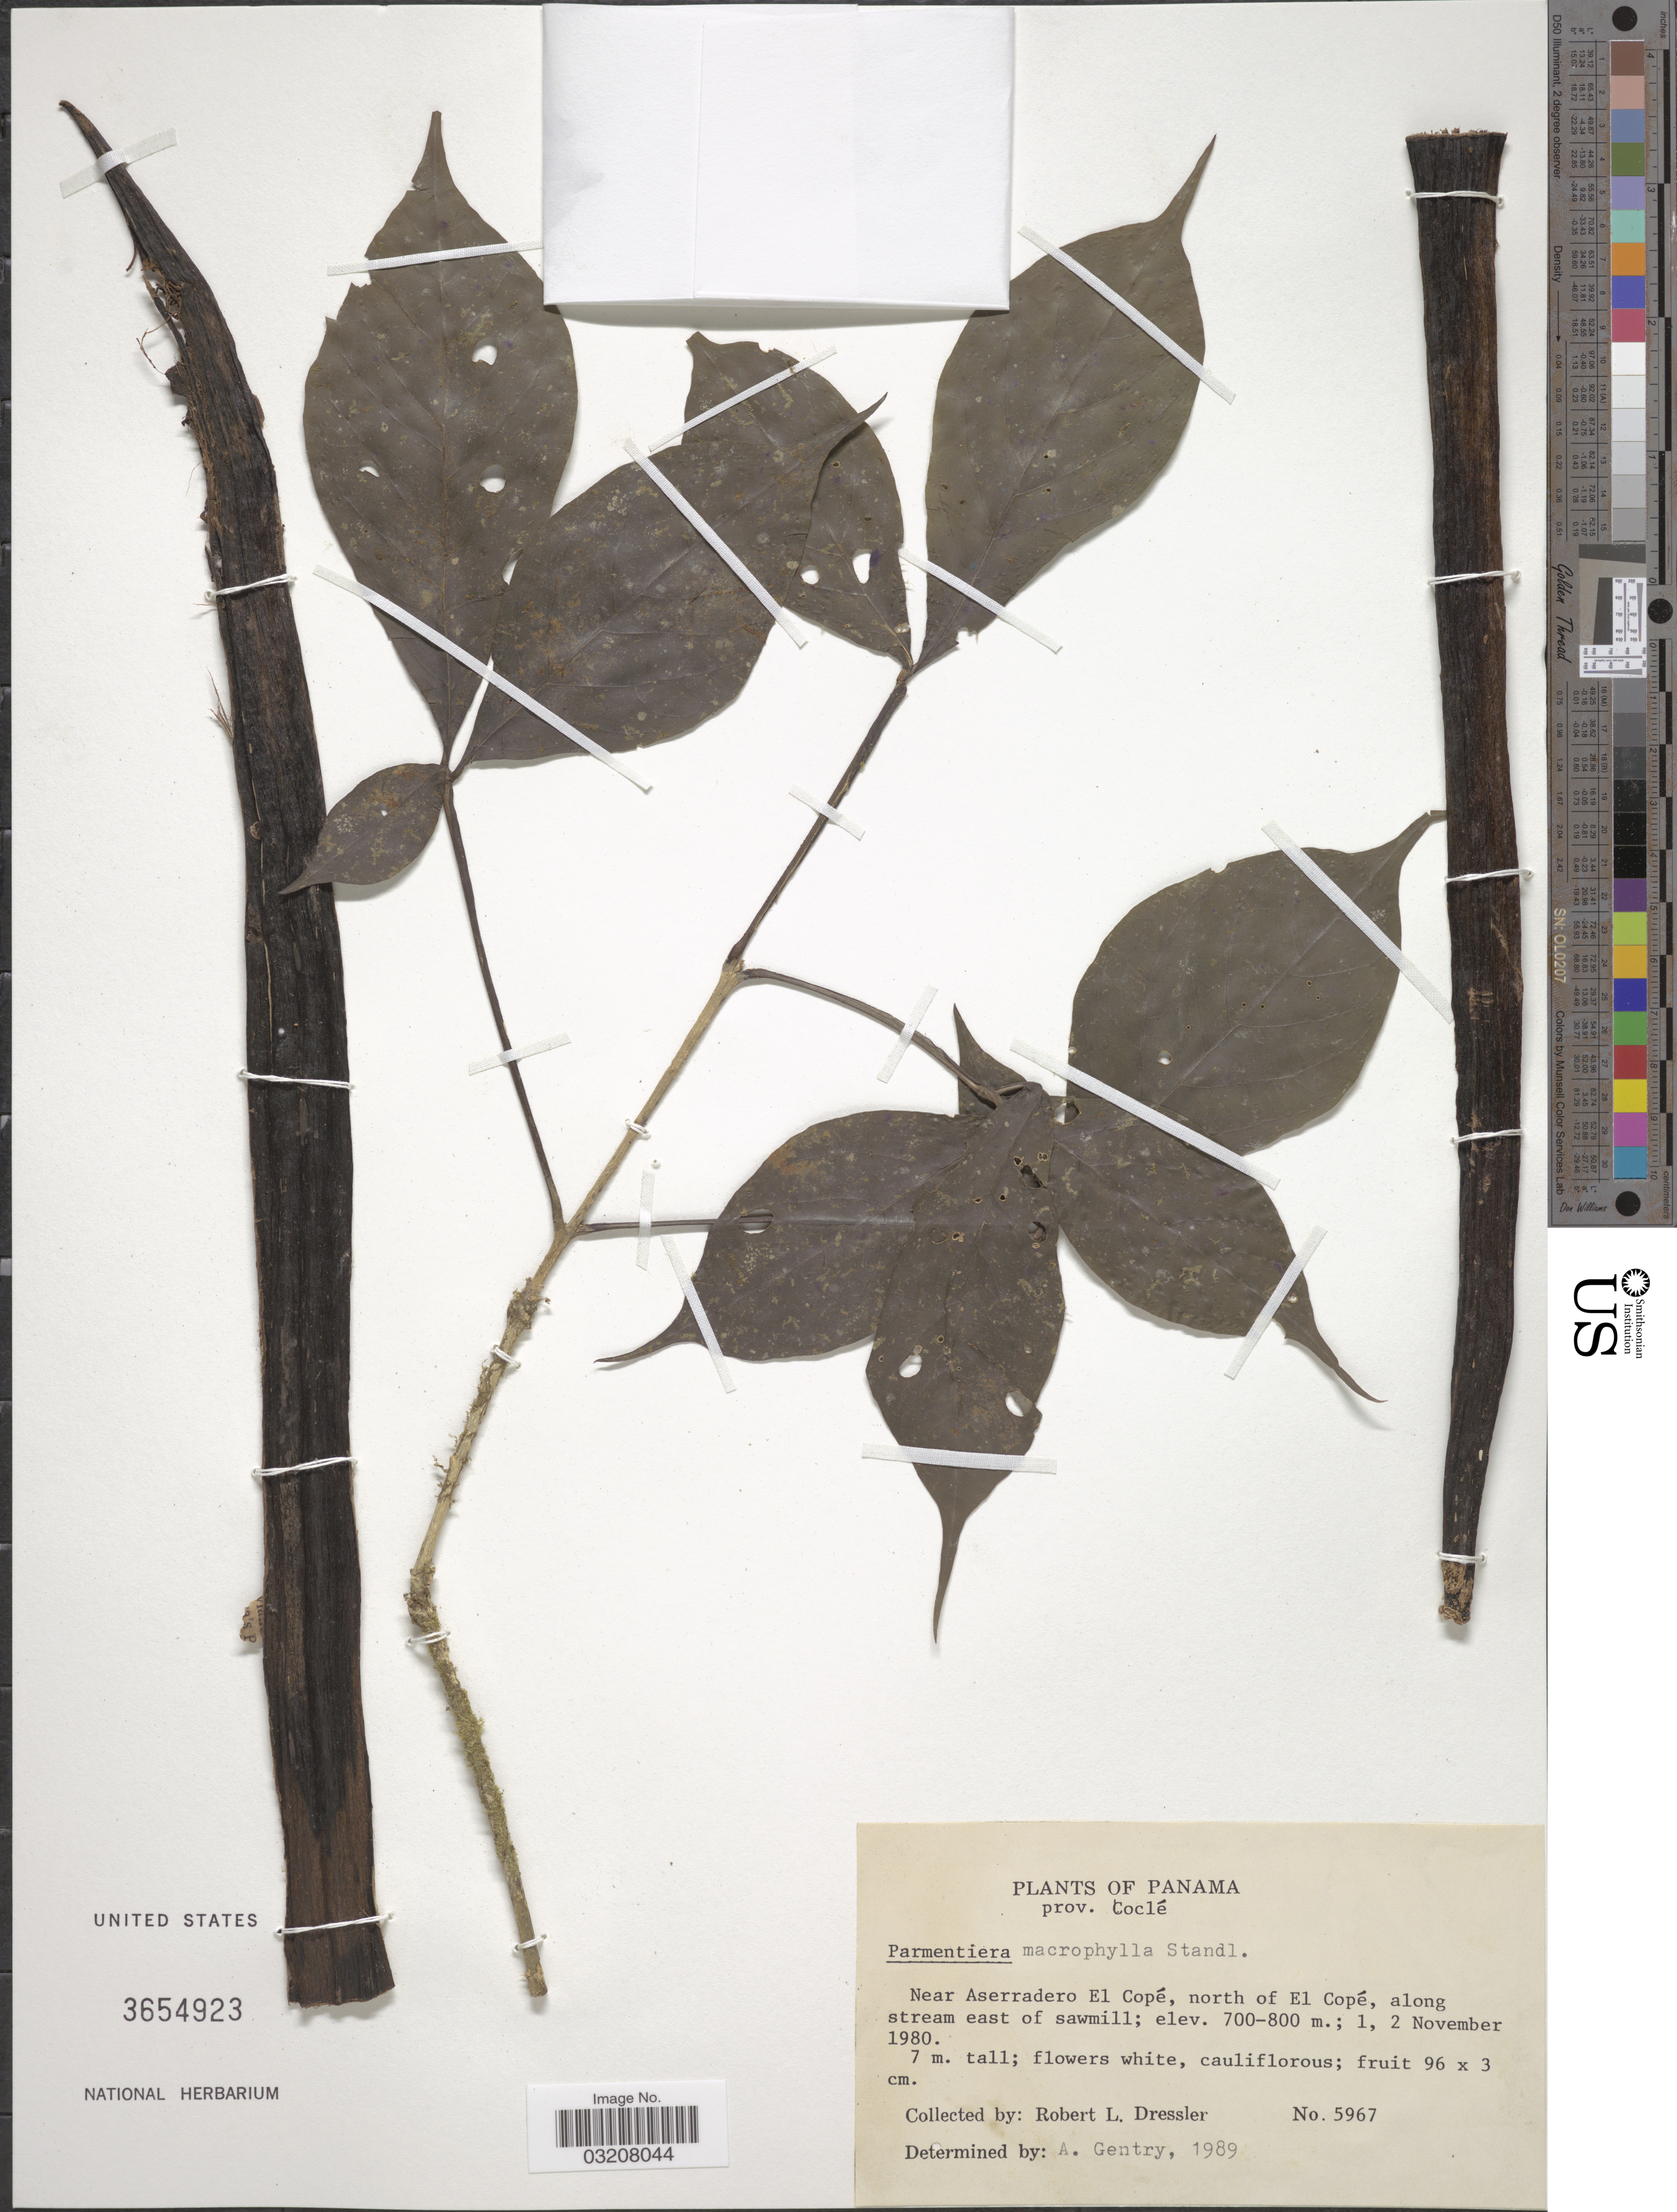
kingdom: Plantae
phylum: Tracheophyta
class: Magnoliopsida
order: Lamiales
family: Bignoniaceae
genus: Parmentiera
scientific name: Parmentiera macrophylla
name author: Standl.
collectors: R. Dressler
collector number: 5967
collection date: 1980-11-01/1980-11-02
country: Panama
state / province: Coclé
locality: Near Aserradero El Copé, north of El Copé, along stream east of sawmill.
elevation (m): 700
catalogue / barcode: US 3654923